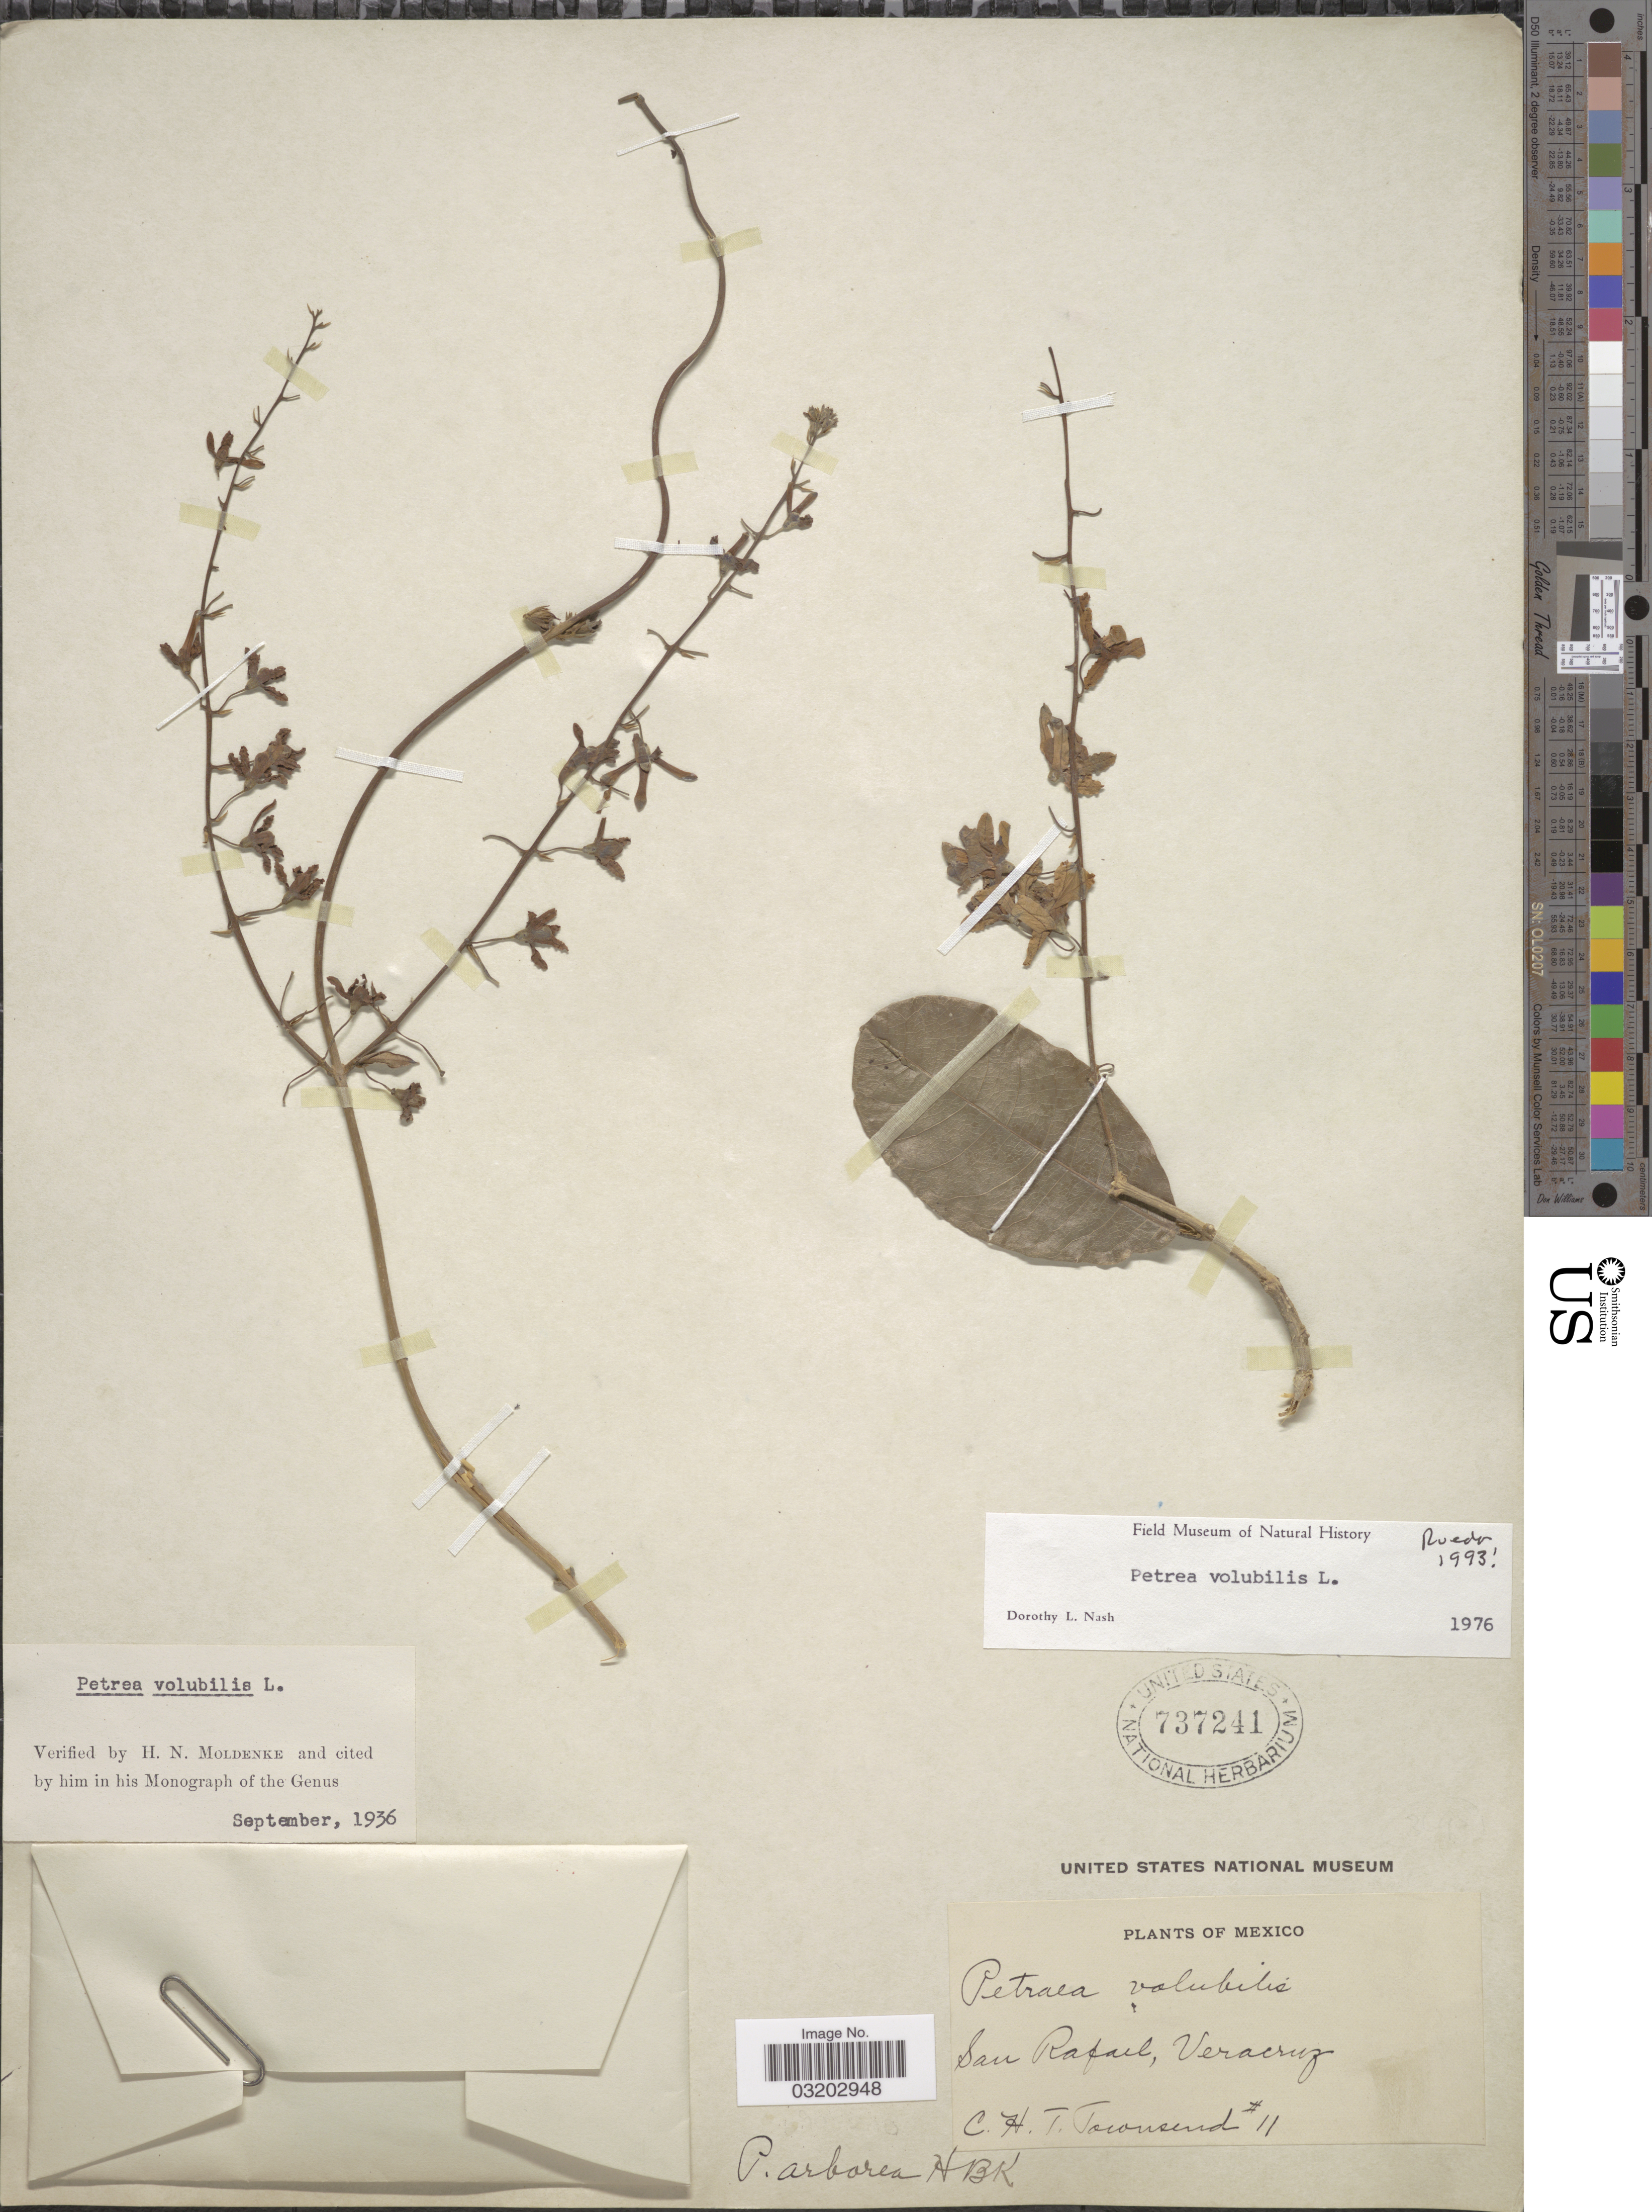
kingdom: Plantae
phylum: Tracheophyta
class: Magnoliopsida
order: Lamiales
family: Verbenaceae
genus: Petrea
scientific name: Petrea volubilis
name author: L.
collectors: C. H. T. Townsend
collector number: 11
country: Mexico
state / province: Veracruz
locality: San Rafael, Veracruz.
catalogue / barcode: US 737241